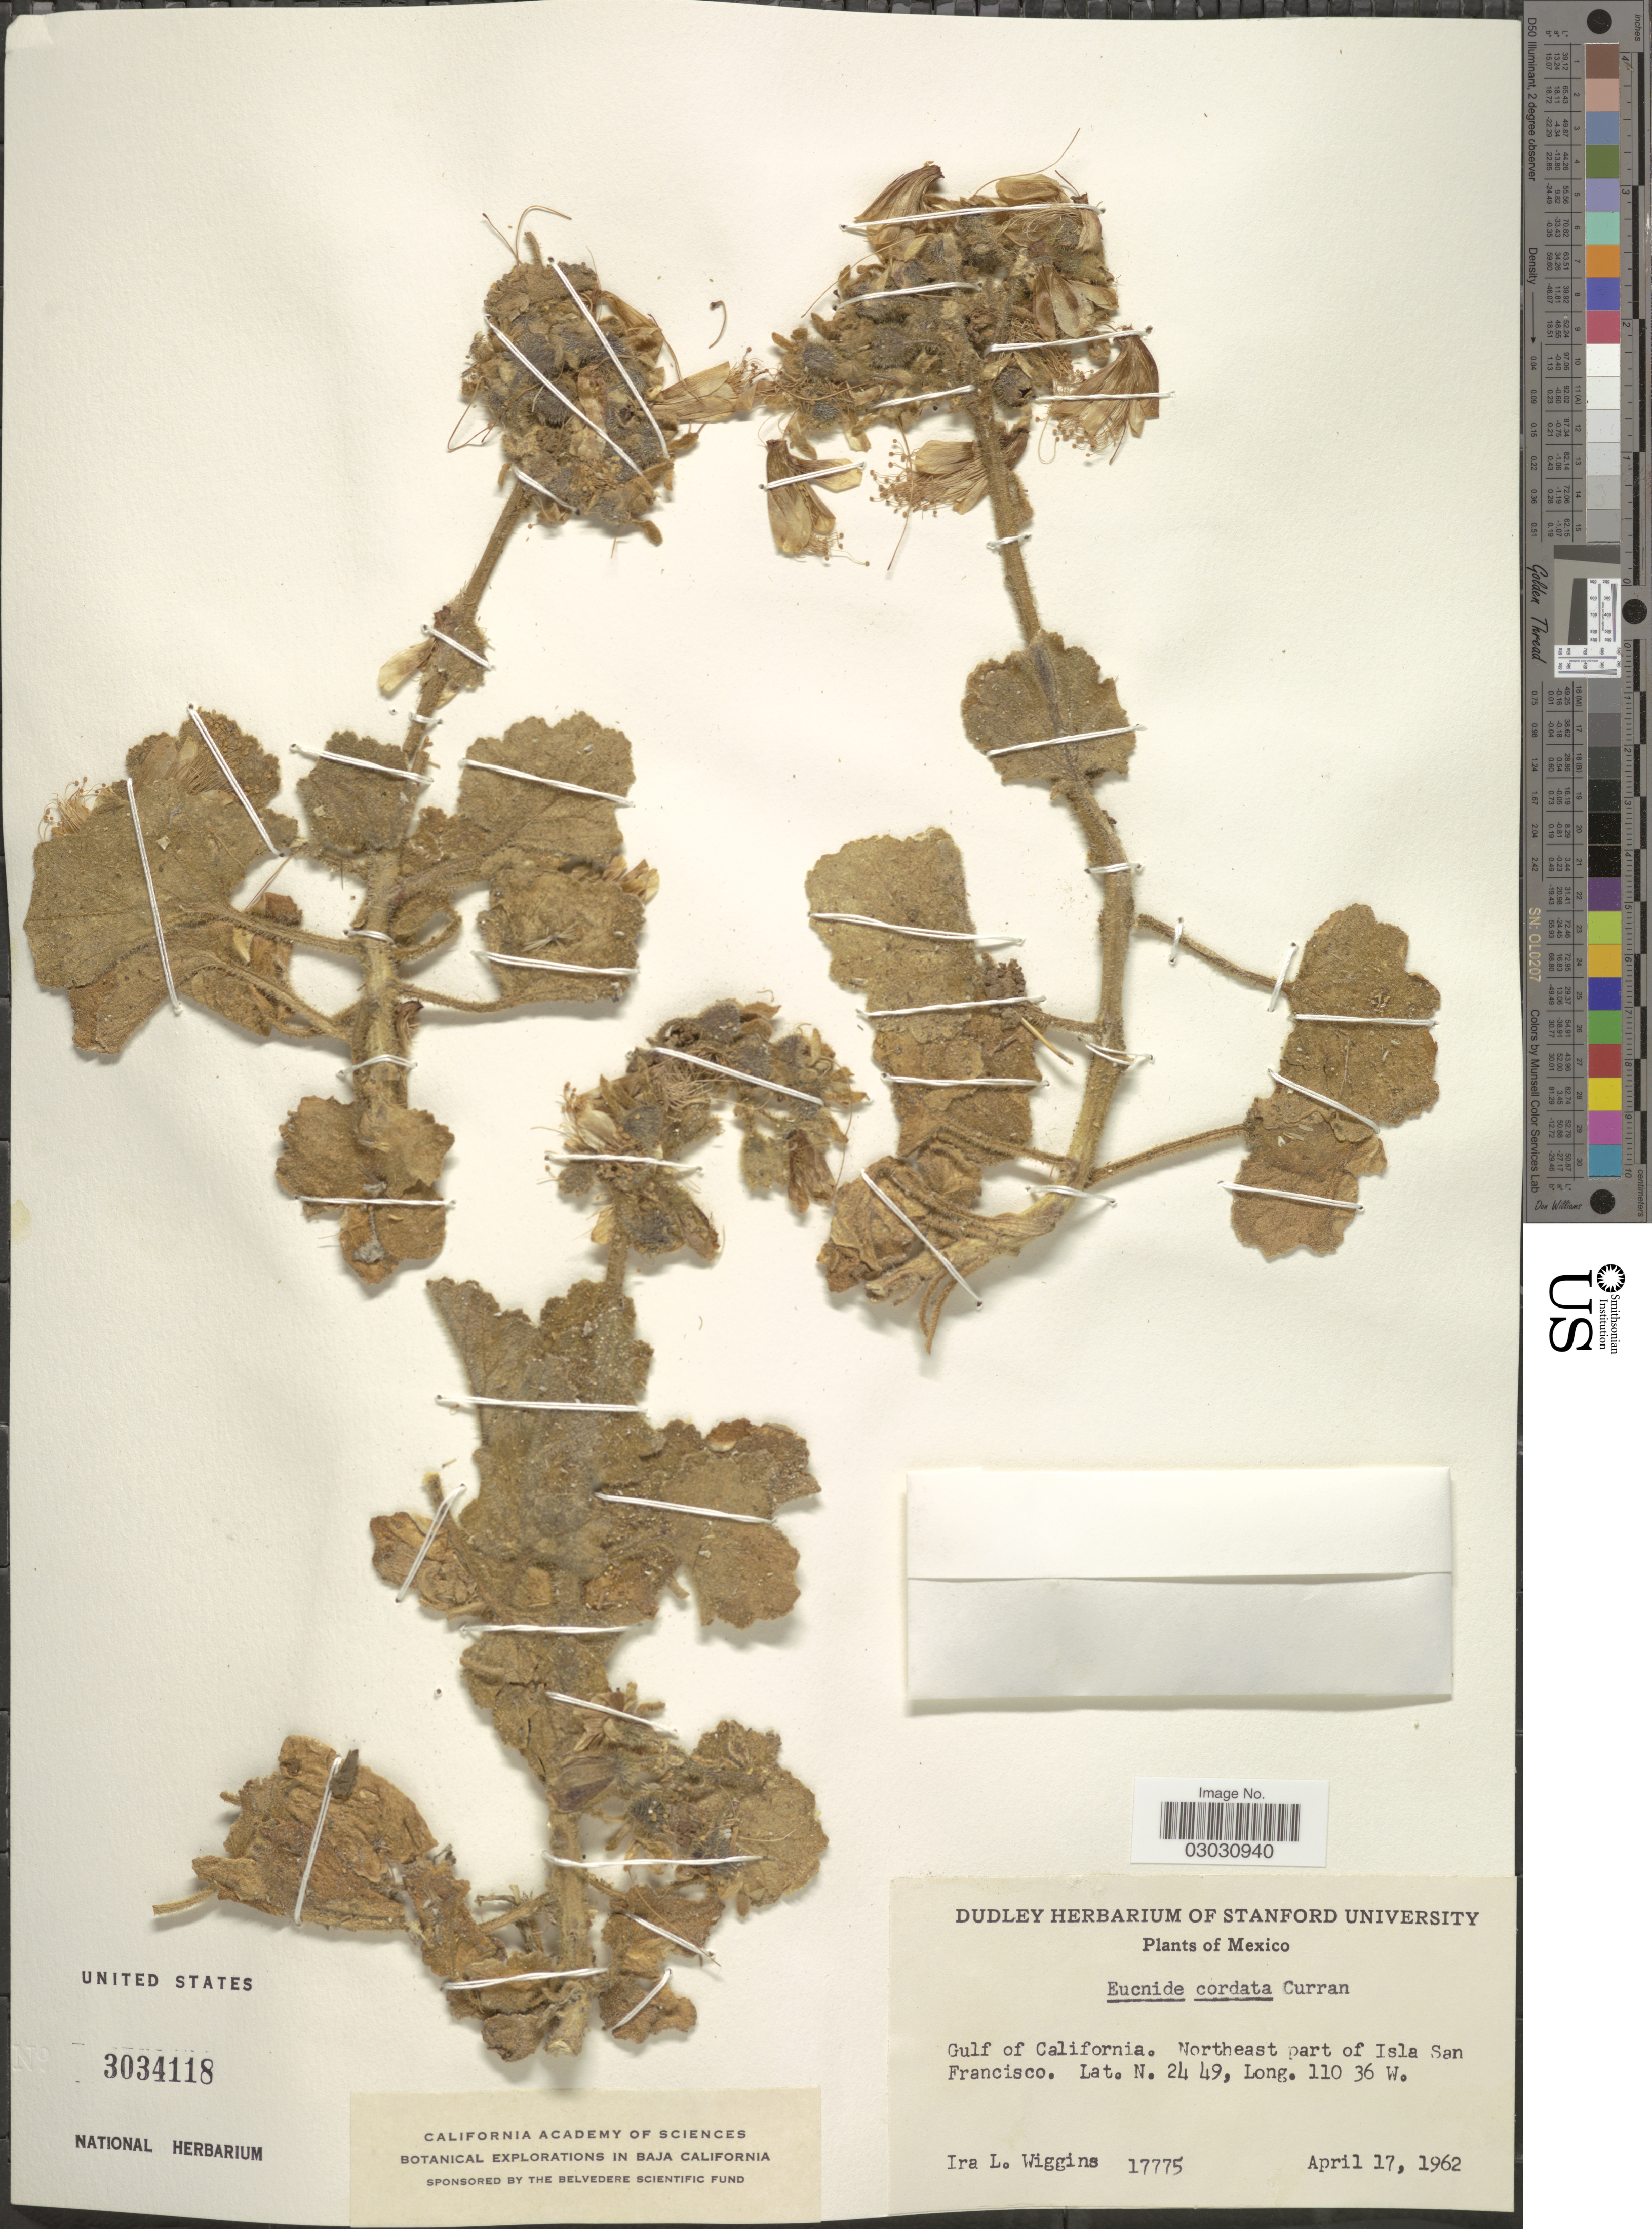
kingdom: Plantae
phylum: Tracheophyta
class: Magnoliopsida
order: Cornales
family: Loasaceae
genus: Eucnide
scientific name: Eucnide cordata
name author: (Kell.) Kellogg ex Curran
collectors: I. L. Wiggins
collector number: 17775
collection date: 1962-04-17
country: Mexico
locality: Gulf of California. Northeast part of Isla San Francisco.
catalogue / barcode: US 3034118